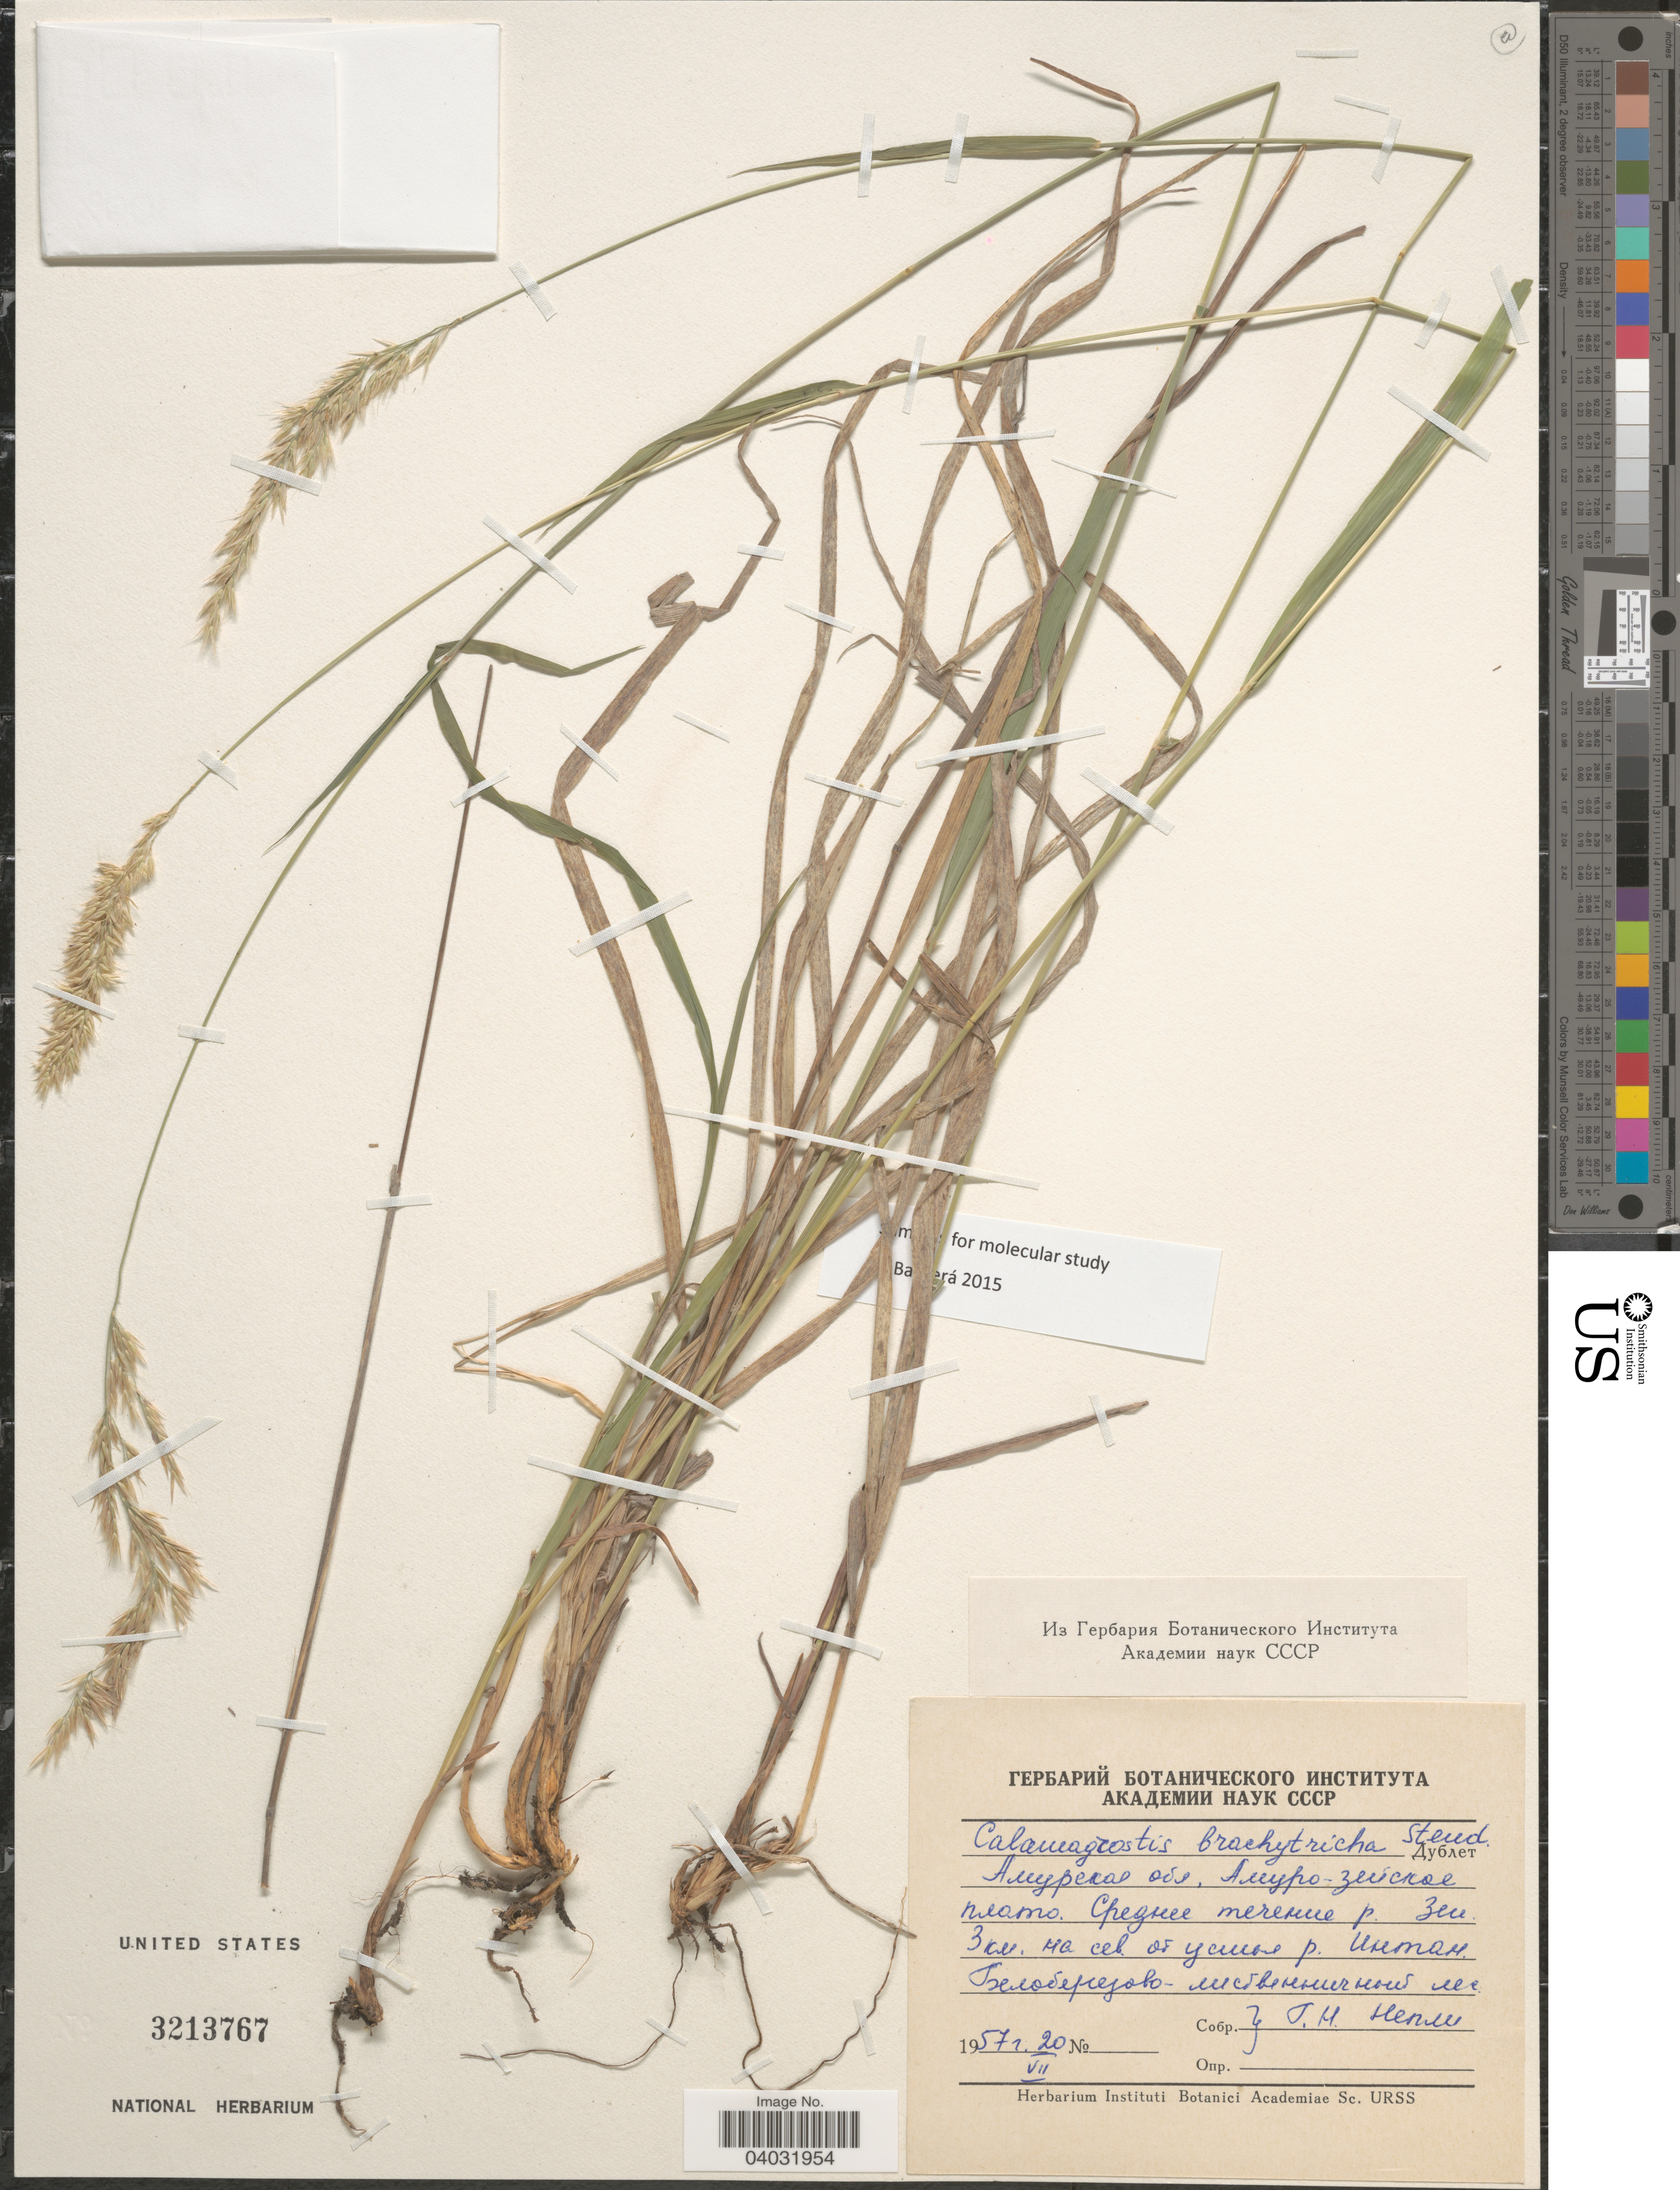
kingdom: Plantae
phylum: Tracheophyta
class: Liliopsida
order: Poales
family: Poaceae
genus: Calamagrostis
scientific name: Calamagrostis brachytricha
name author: Steud.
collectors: G. Nepli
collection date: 1957-07-20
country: Russian Federation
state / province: Amur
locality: Amur-Zeya plateau, middle flow of river Zeya, 3 km N of mouth of river Intan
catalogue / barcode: US 3213767